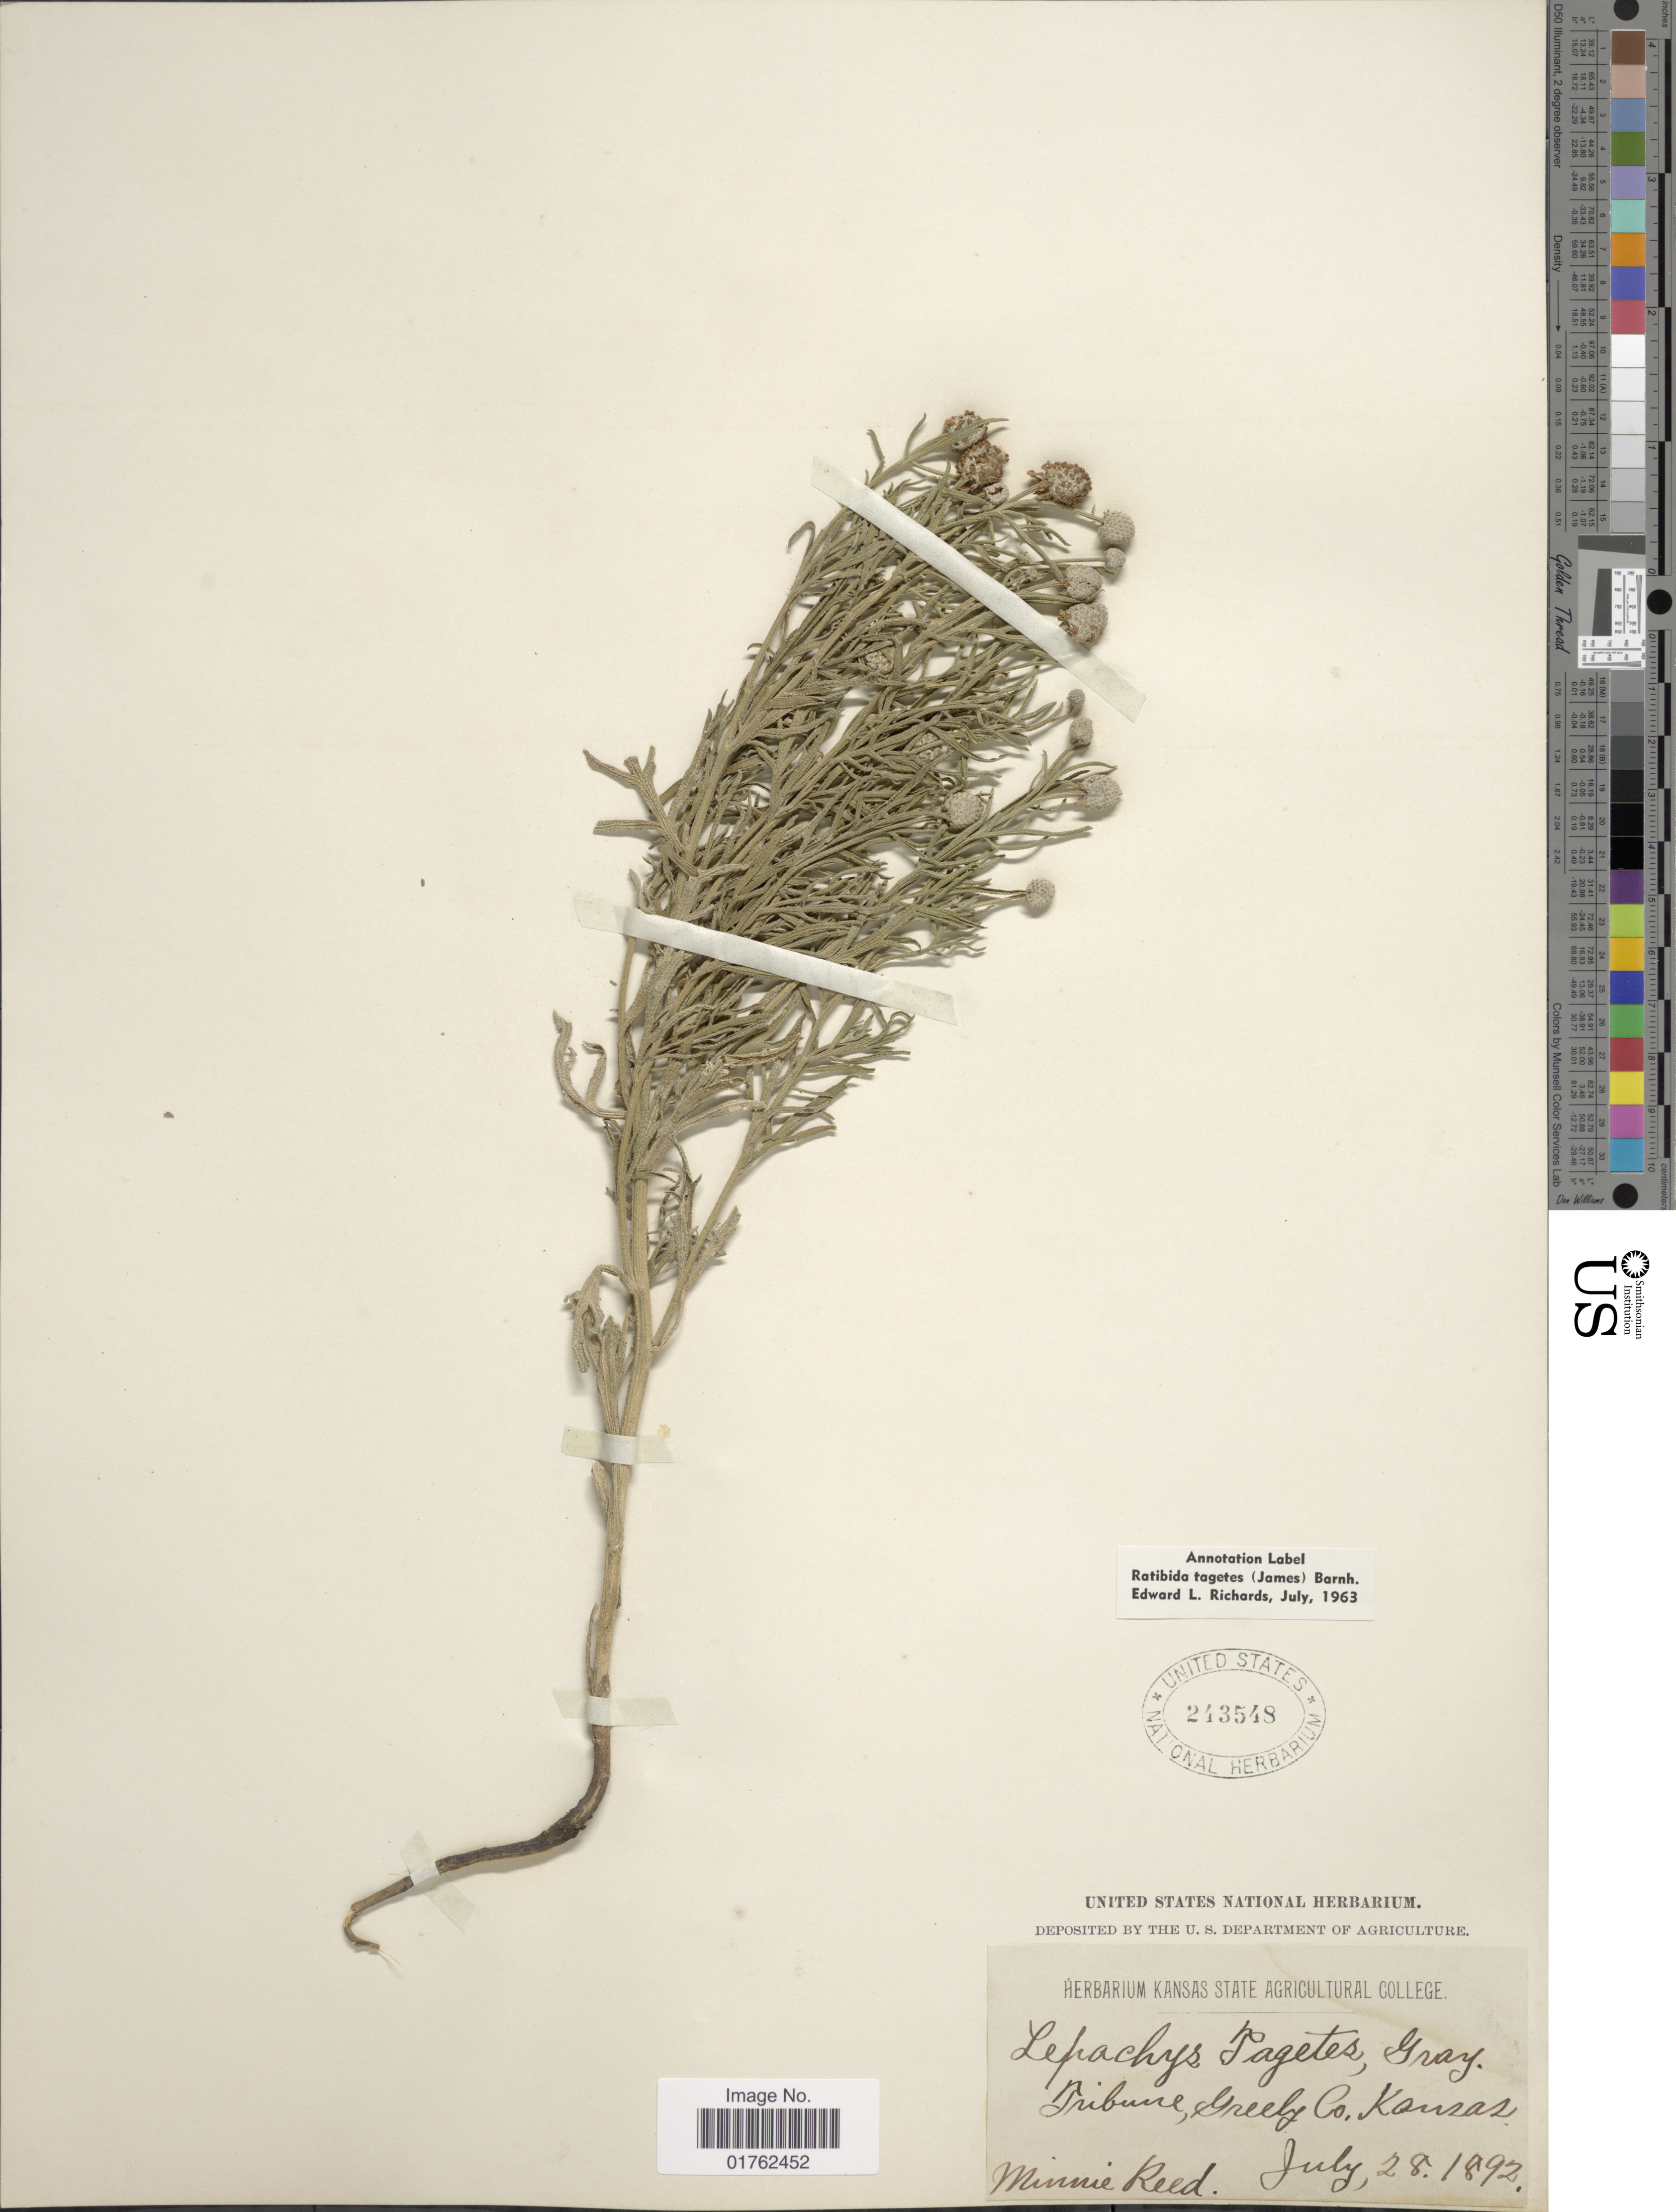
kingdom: Plantae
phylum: Tracheophyta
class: Magnoliopsida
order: Asterales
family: Asteraceae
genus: Ratibida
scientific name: Ratibida tagetes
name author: (James) Barnhart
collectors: M. Reed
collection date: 1892-07-28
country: United States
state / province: Kansas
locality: Tribune Creek Co.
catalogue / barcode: US 243548